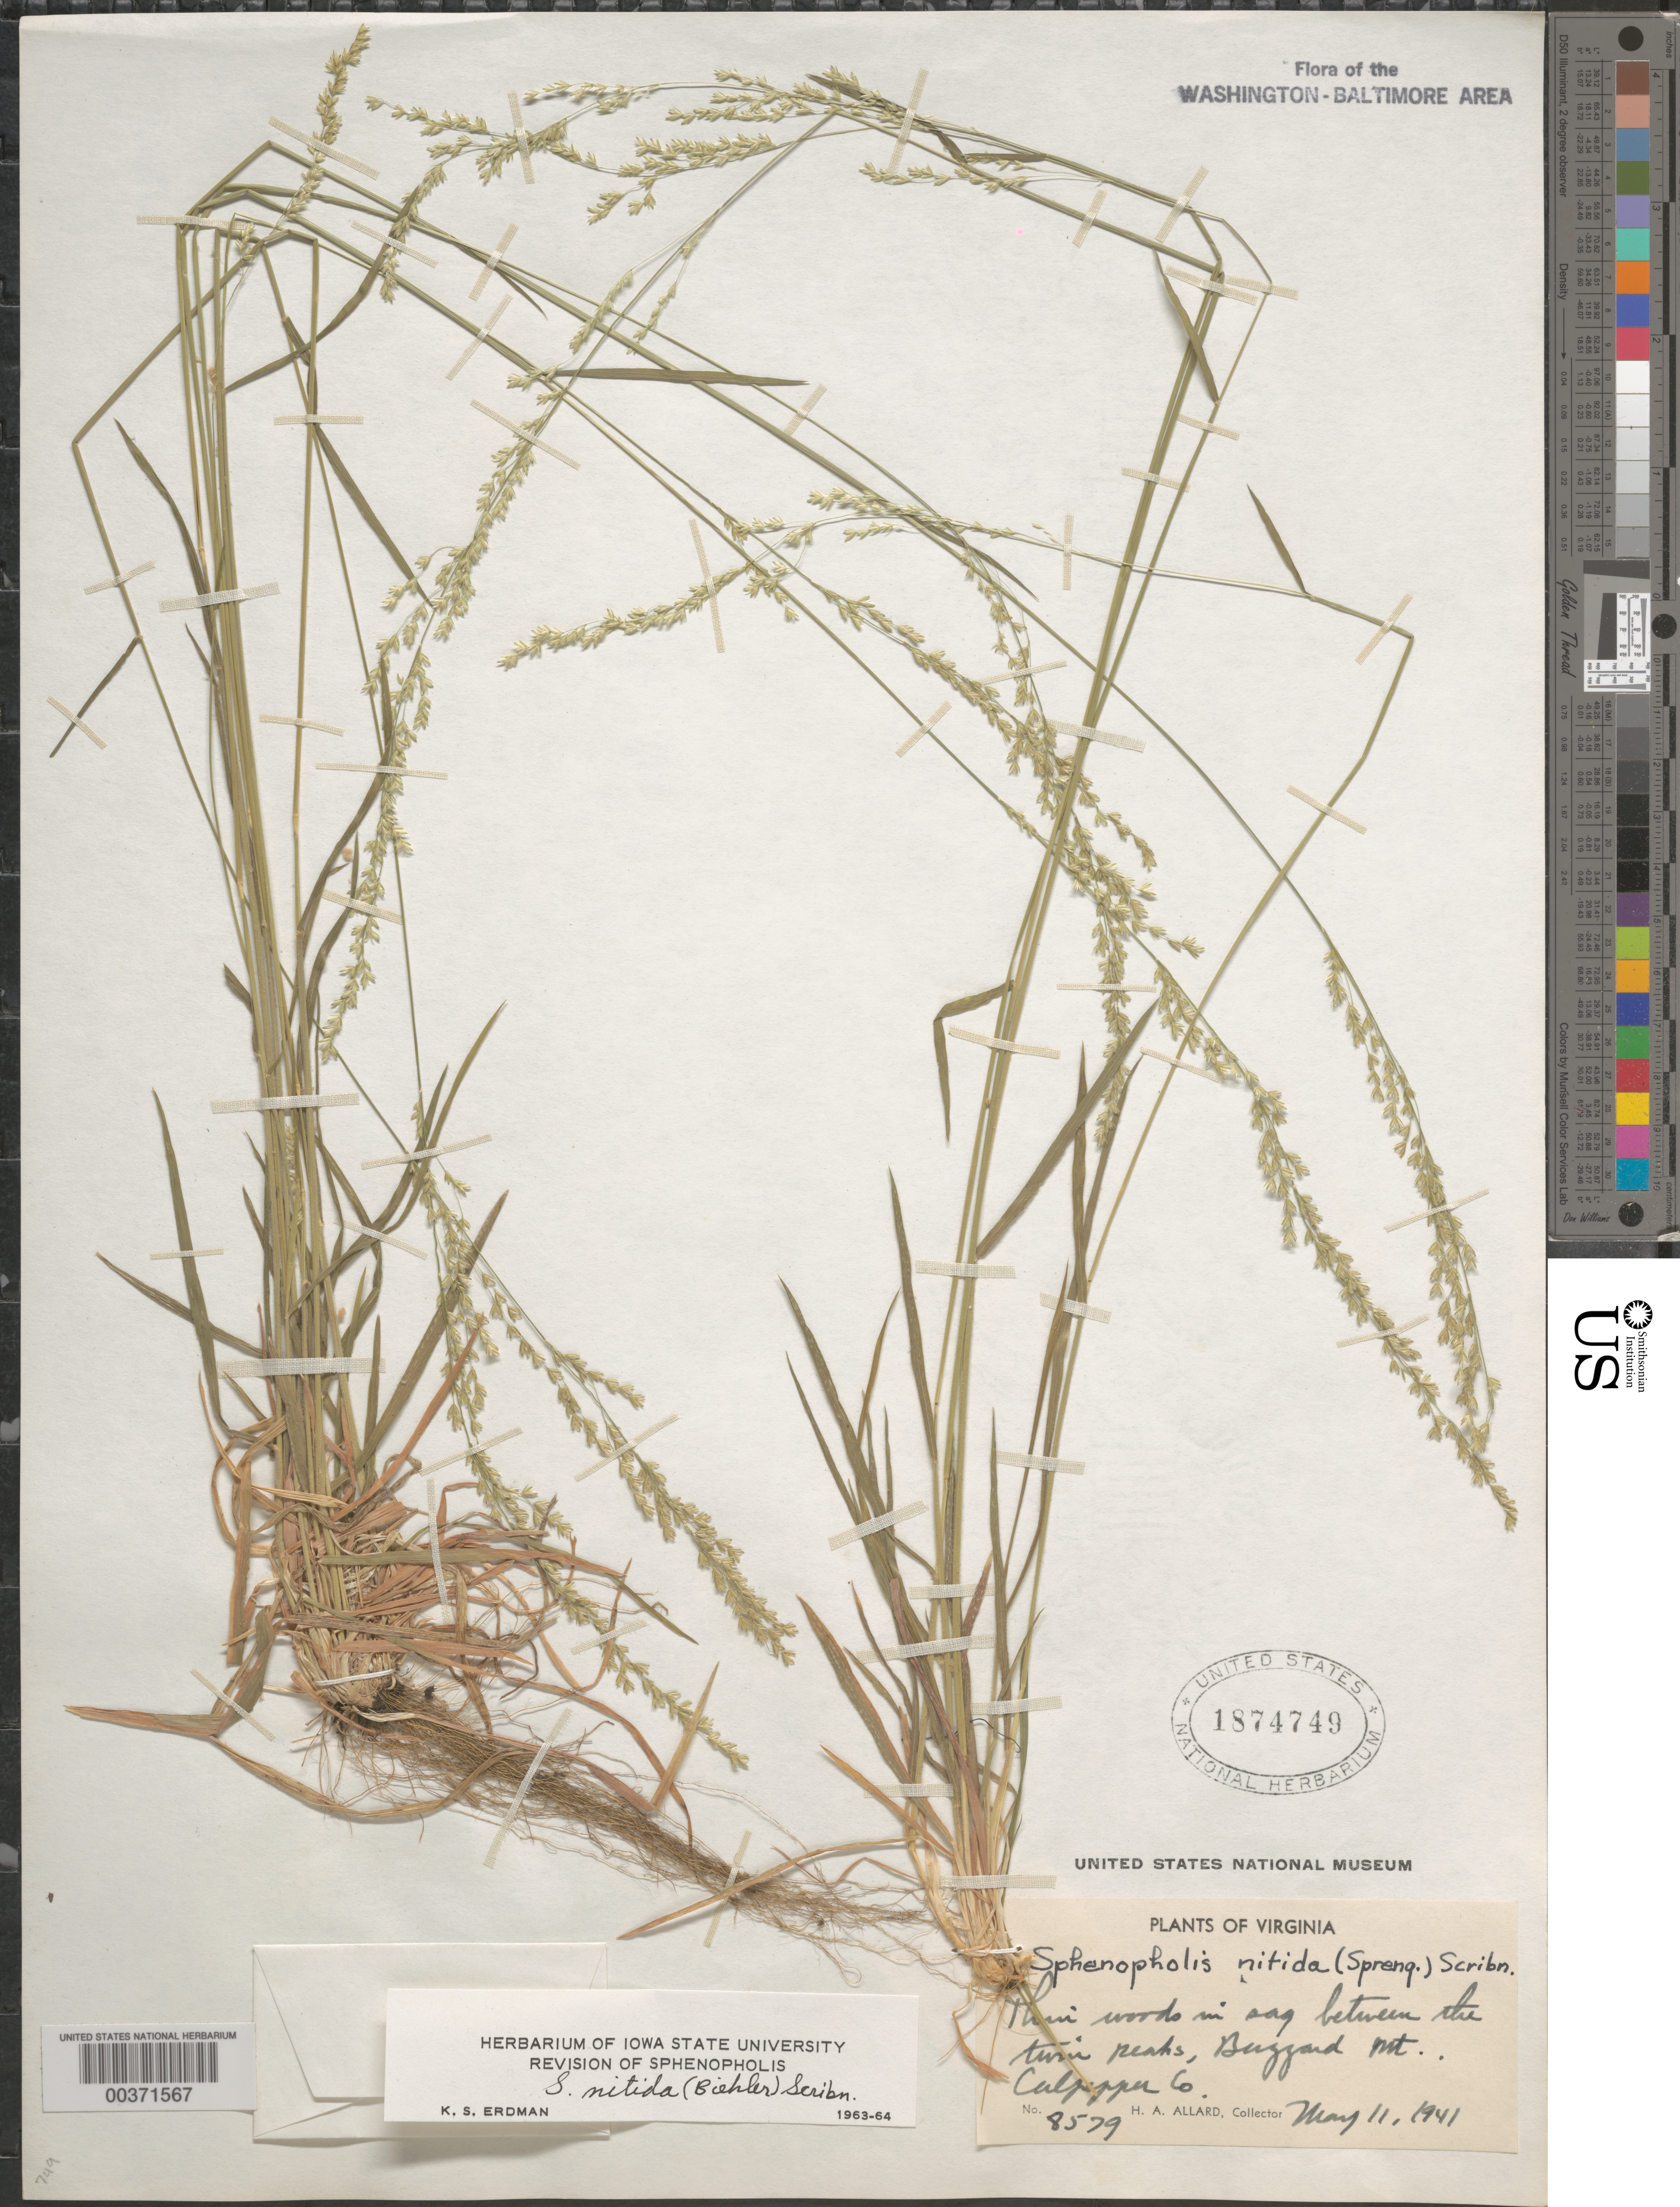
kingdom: Plantae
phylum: Tracheophyta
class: Liliopsida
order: Poales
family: Poaceae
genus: Sphenopholis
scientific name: Sphenopholis nitida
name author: (Biehler) Scribn.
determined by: Erdman, K. S.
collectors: H. A. Allard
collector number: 8579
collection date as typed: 11 May 1941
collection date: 1941-05-11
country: United States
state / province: Virginia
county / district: Culpeper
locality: Top of First Peak above quarries, Buzzard Mt.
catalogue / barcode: US 1874749